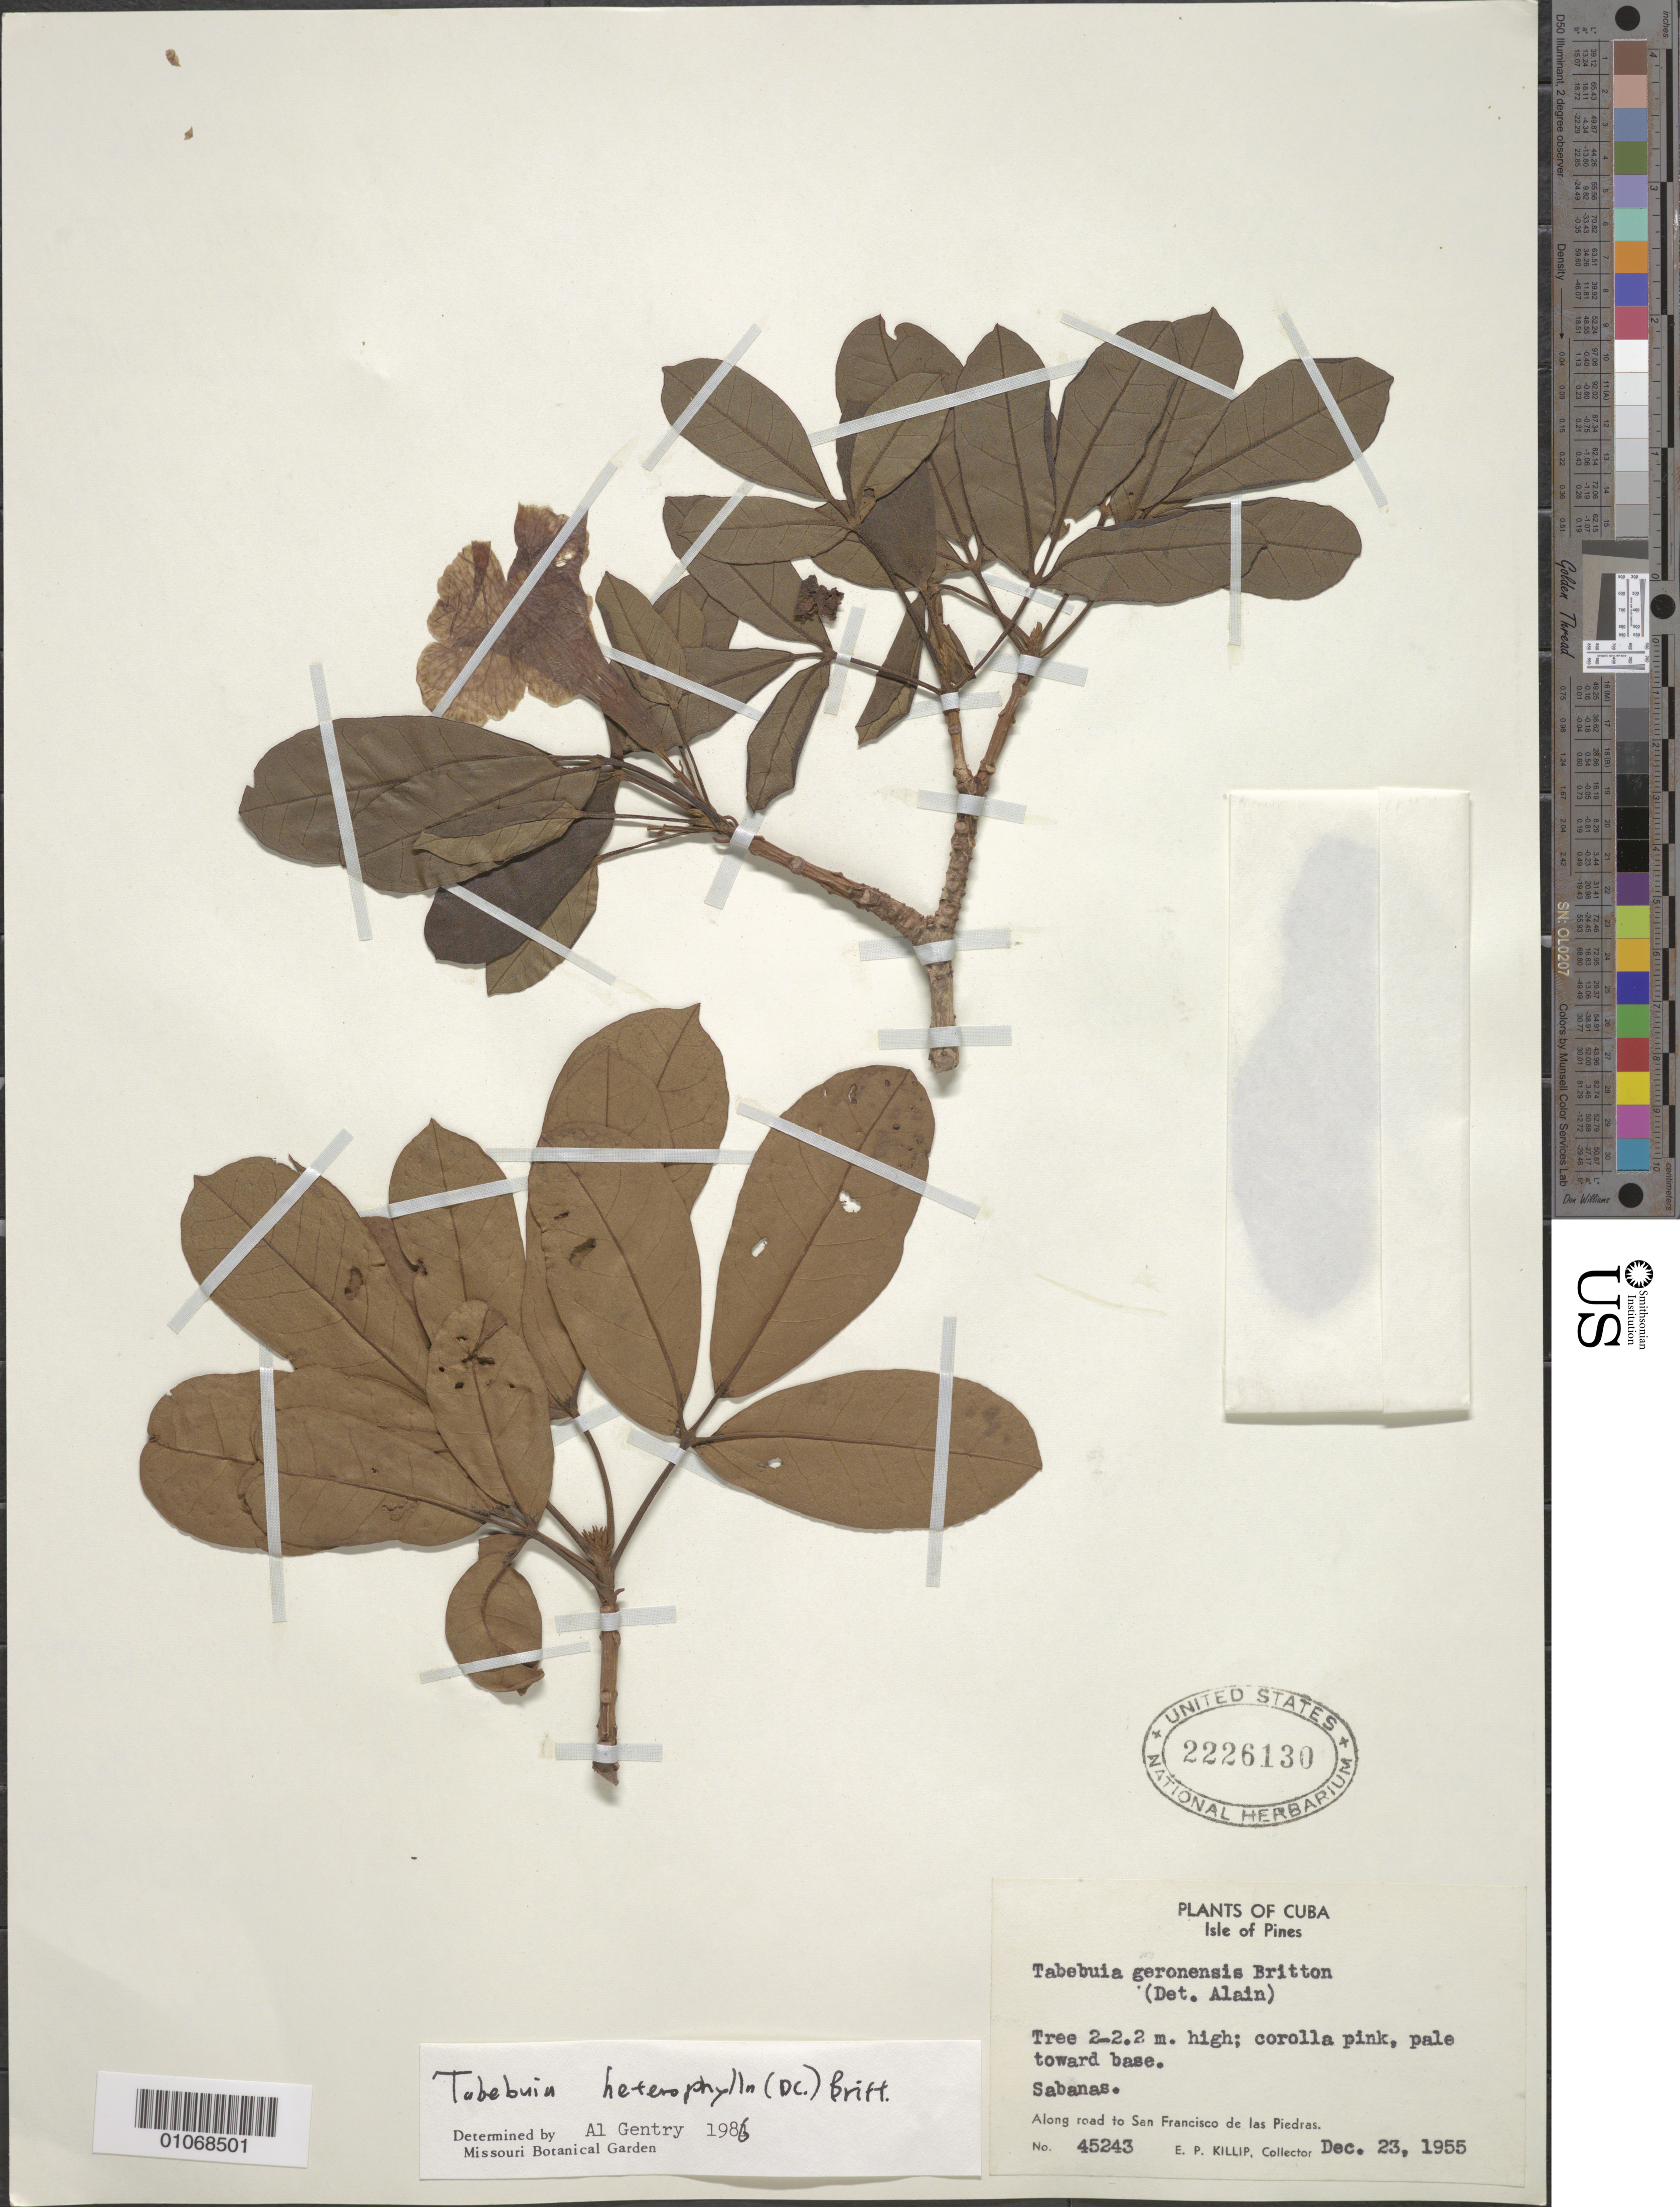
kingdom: Plantae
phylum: Tracheophyta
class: Magnoliopsida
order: Lamiales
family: Bignoniaceae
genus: Tabebuia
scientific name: Tabebuia heterophylla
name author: (DC.) Britton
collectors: E. P. Killip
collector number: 45243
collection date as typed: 23 Dec 1955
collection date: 1955-12-23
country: Cuba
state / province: Isla de La Juventud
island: Isla de la Juventud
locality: Isle of Pines, Along road to San Francisco de las Piedras, savannas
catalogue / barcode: US 2226130